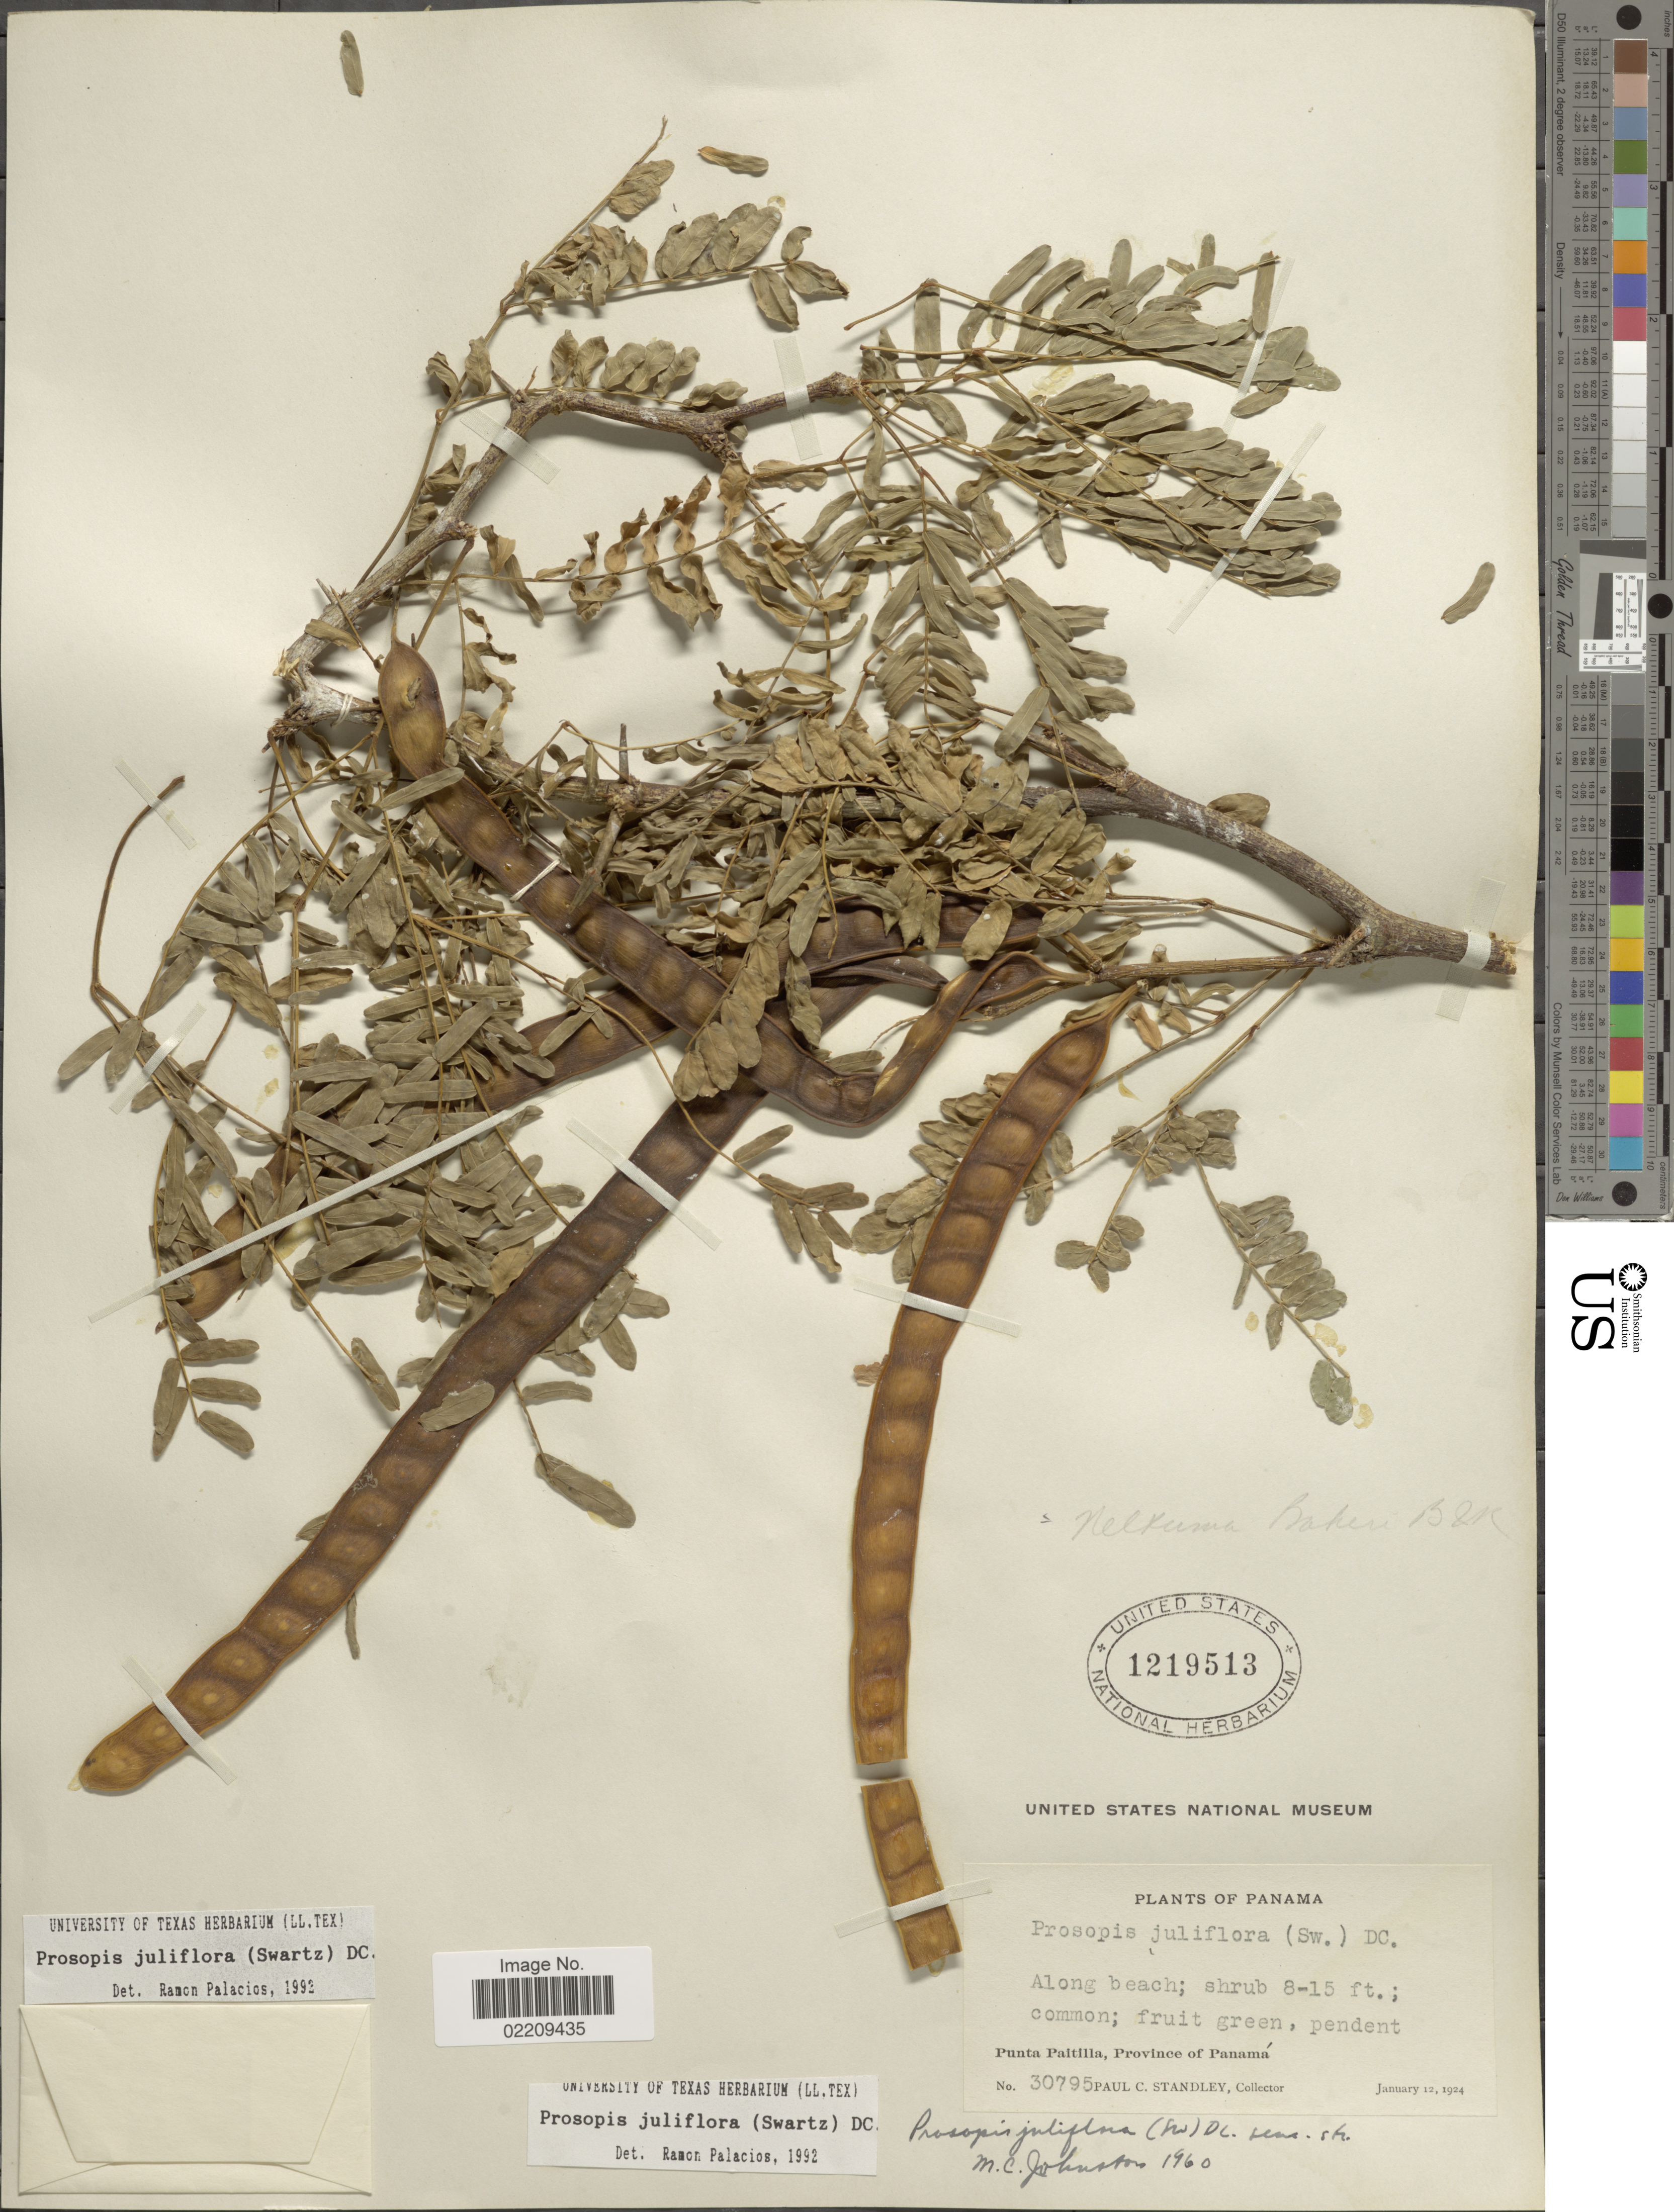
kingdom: Plantae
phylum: Tracheophyta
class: Magnoliopsida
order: Fabales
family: Fabaceae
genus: Neltuma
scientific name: Neltuma juliflora var. juliflora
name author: (Sw.) Raf.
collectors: P. C. Standley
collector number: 30795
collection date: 1924-01-12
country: Panama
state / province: Panamá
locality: Along beach, Punta Paltilla.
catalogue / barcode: US 1219513